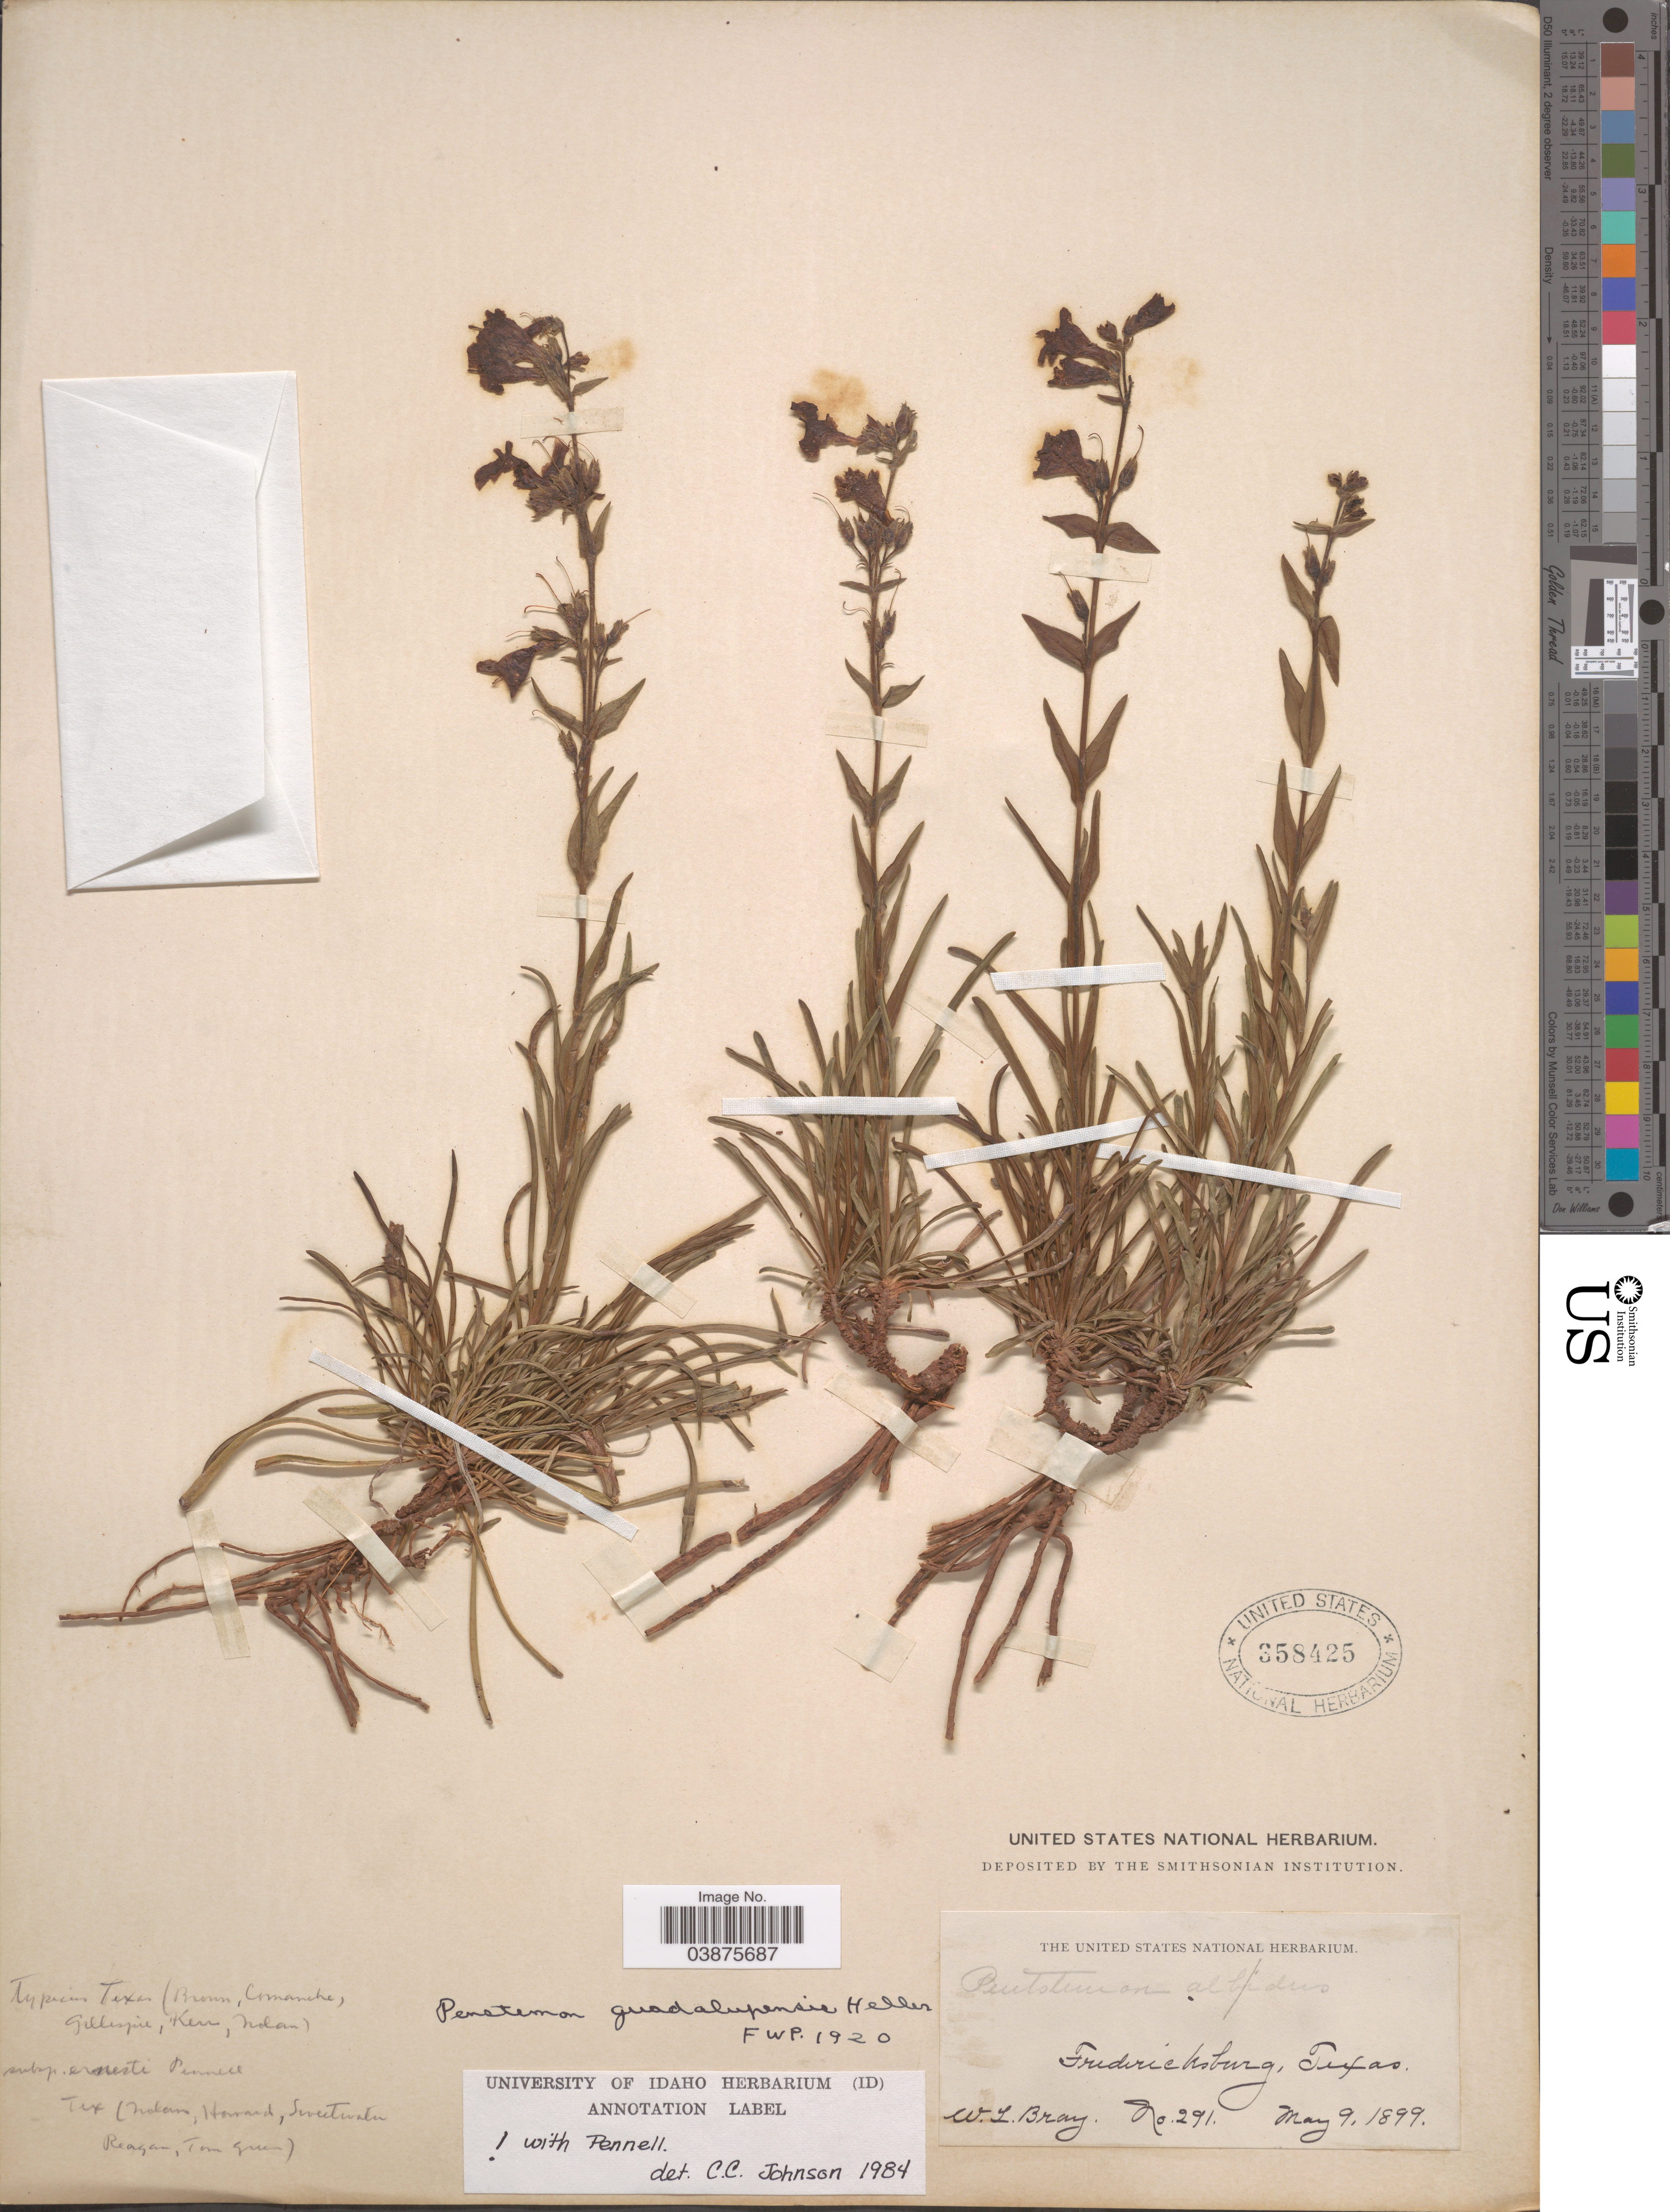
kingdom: Plantae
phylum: Tracheophyta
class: Magnoliopsida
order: Lamiales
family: Plantaginaceae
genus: Penstemon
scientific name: Penstemon guadalupensis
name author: A. Heller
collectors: W. L. Bray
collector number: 291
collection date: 1899-05-09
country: United States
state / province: Texas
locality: Fredericksburg.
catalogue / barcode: US 358425